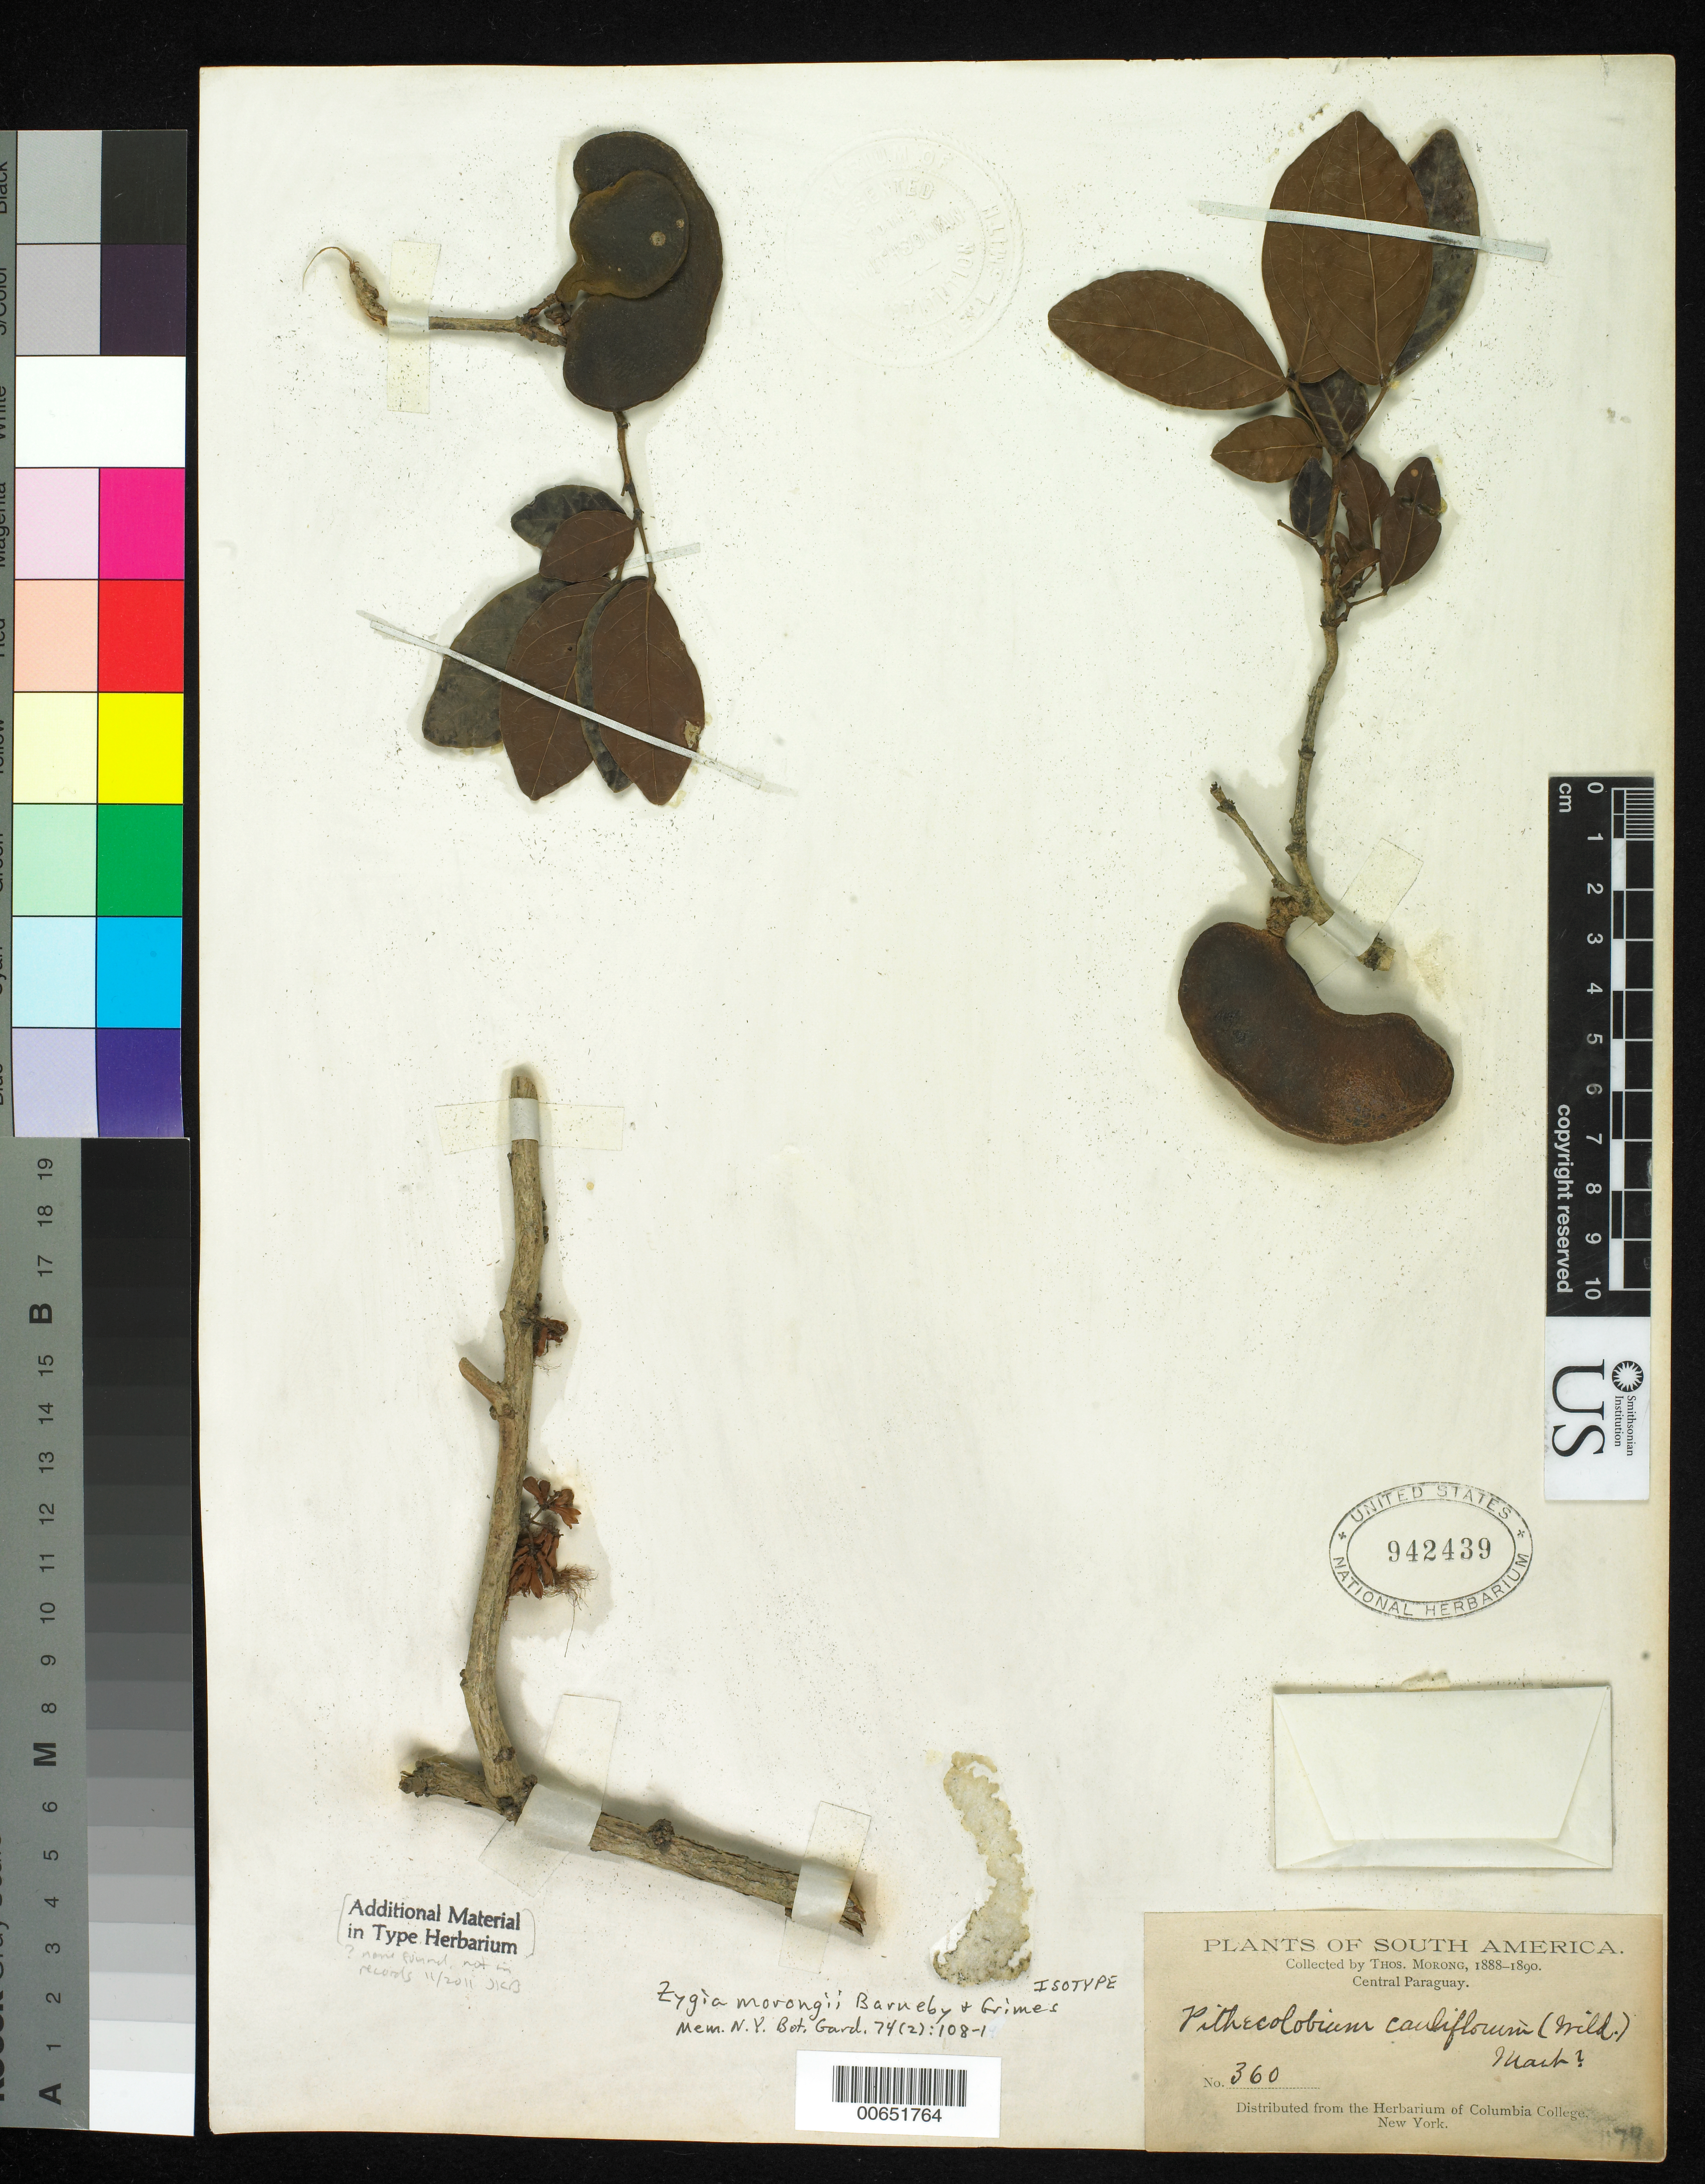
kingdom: Plantae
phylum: Tracheophyta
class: Magnoliopsida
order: Fabales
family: Fabaceae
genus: Zygia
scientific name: Zygia morongii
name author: Barneby & J.W. Grimes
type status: Isotype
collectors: T. Morong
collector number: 360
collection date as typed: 1888 to -- --- 1890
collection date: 1888/1890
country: Paraguay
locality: Central Paraguay.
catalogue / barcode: US 942439